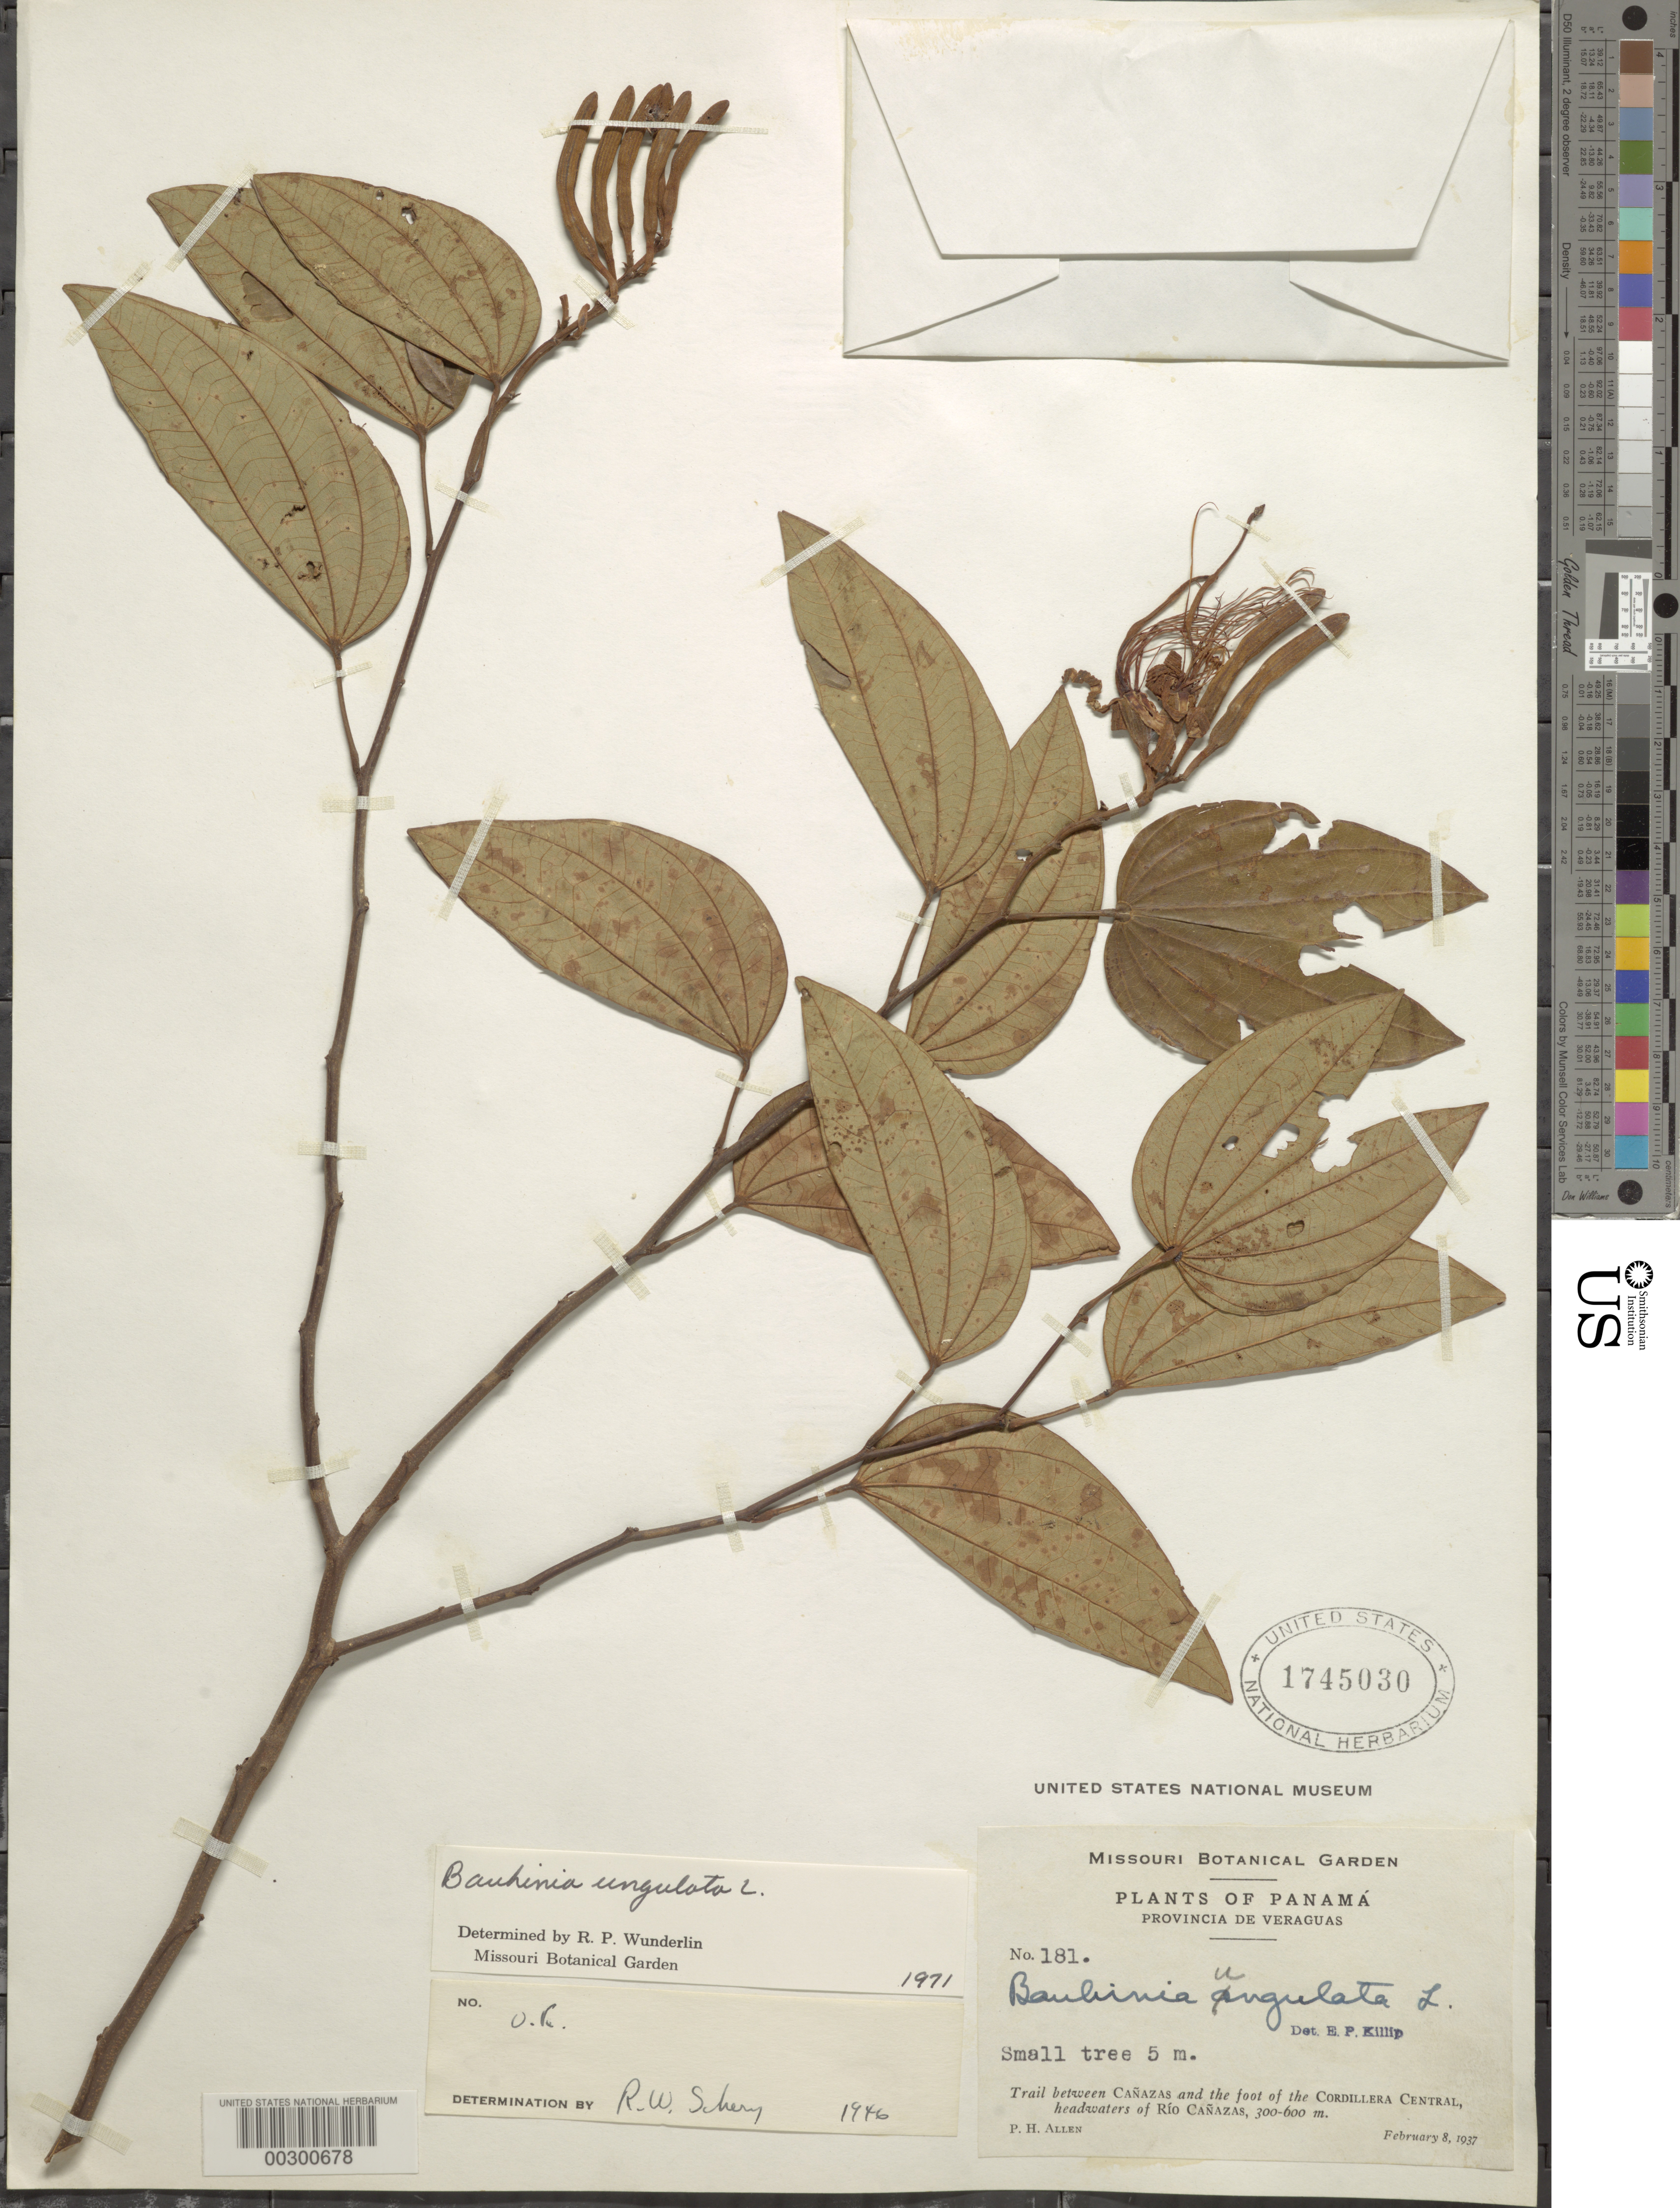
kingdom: Plantae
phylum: Tracheophyta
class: Magnoliopsida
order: Fabales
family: Fabaceae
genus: Bauhinia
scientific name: Bauhinia ungulata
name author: L.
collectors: P. H. Allen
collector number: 181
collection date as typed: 08 Feb 1937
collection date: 1937-02-08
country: Panama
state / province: Veraguas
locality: Trail between Canazas and the foot of the Cordillera Central, headwaters of Rio Canazas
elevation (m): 300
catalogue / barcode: US 1745030